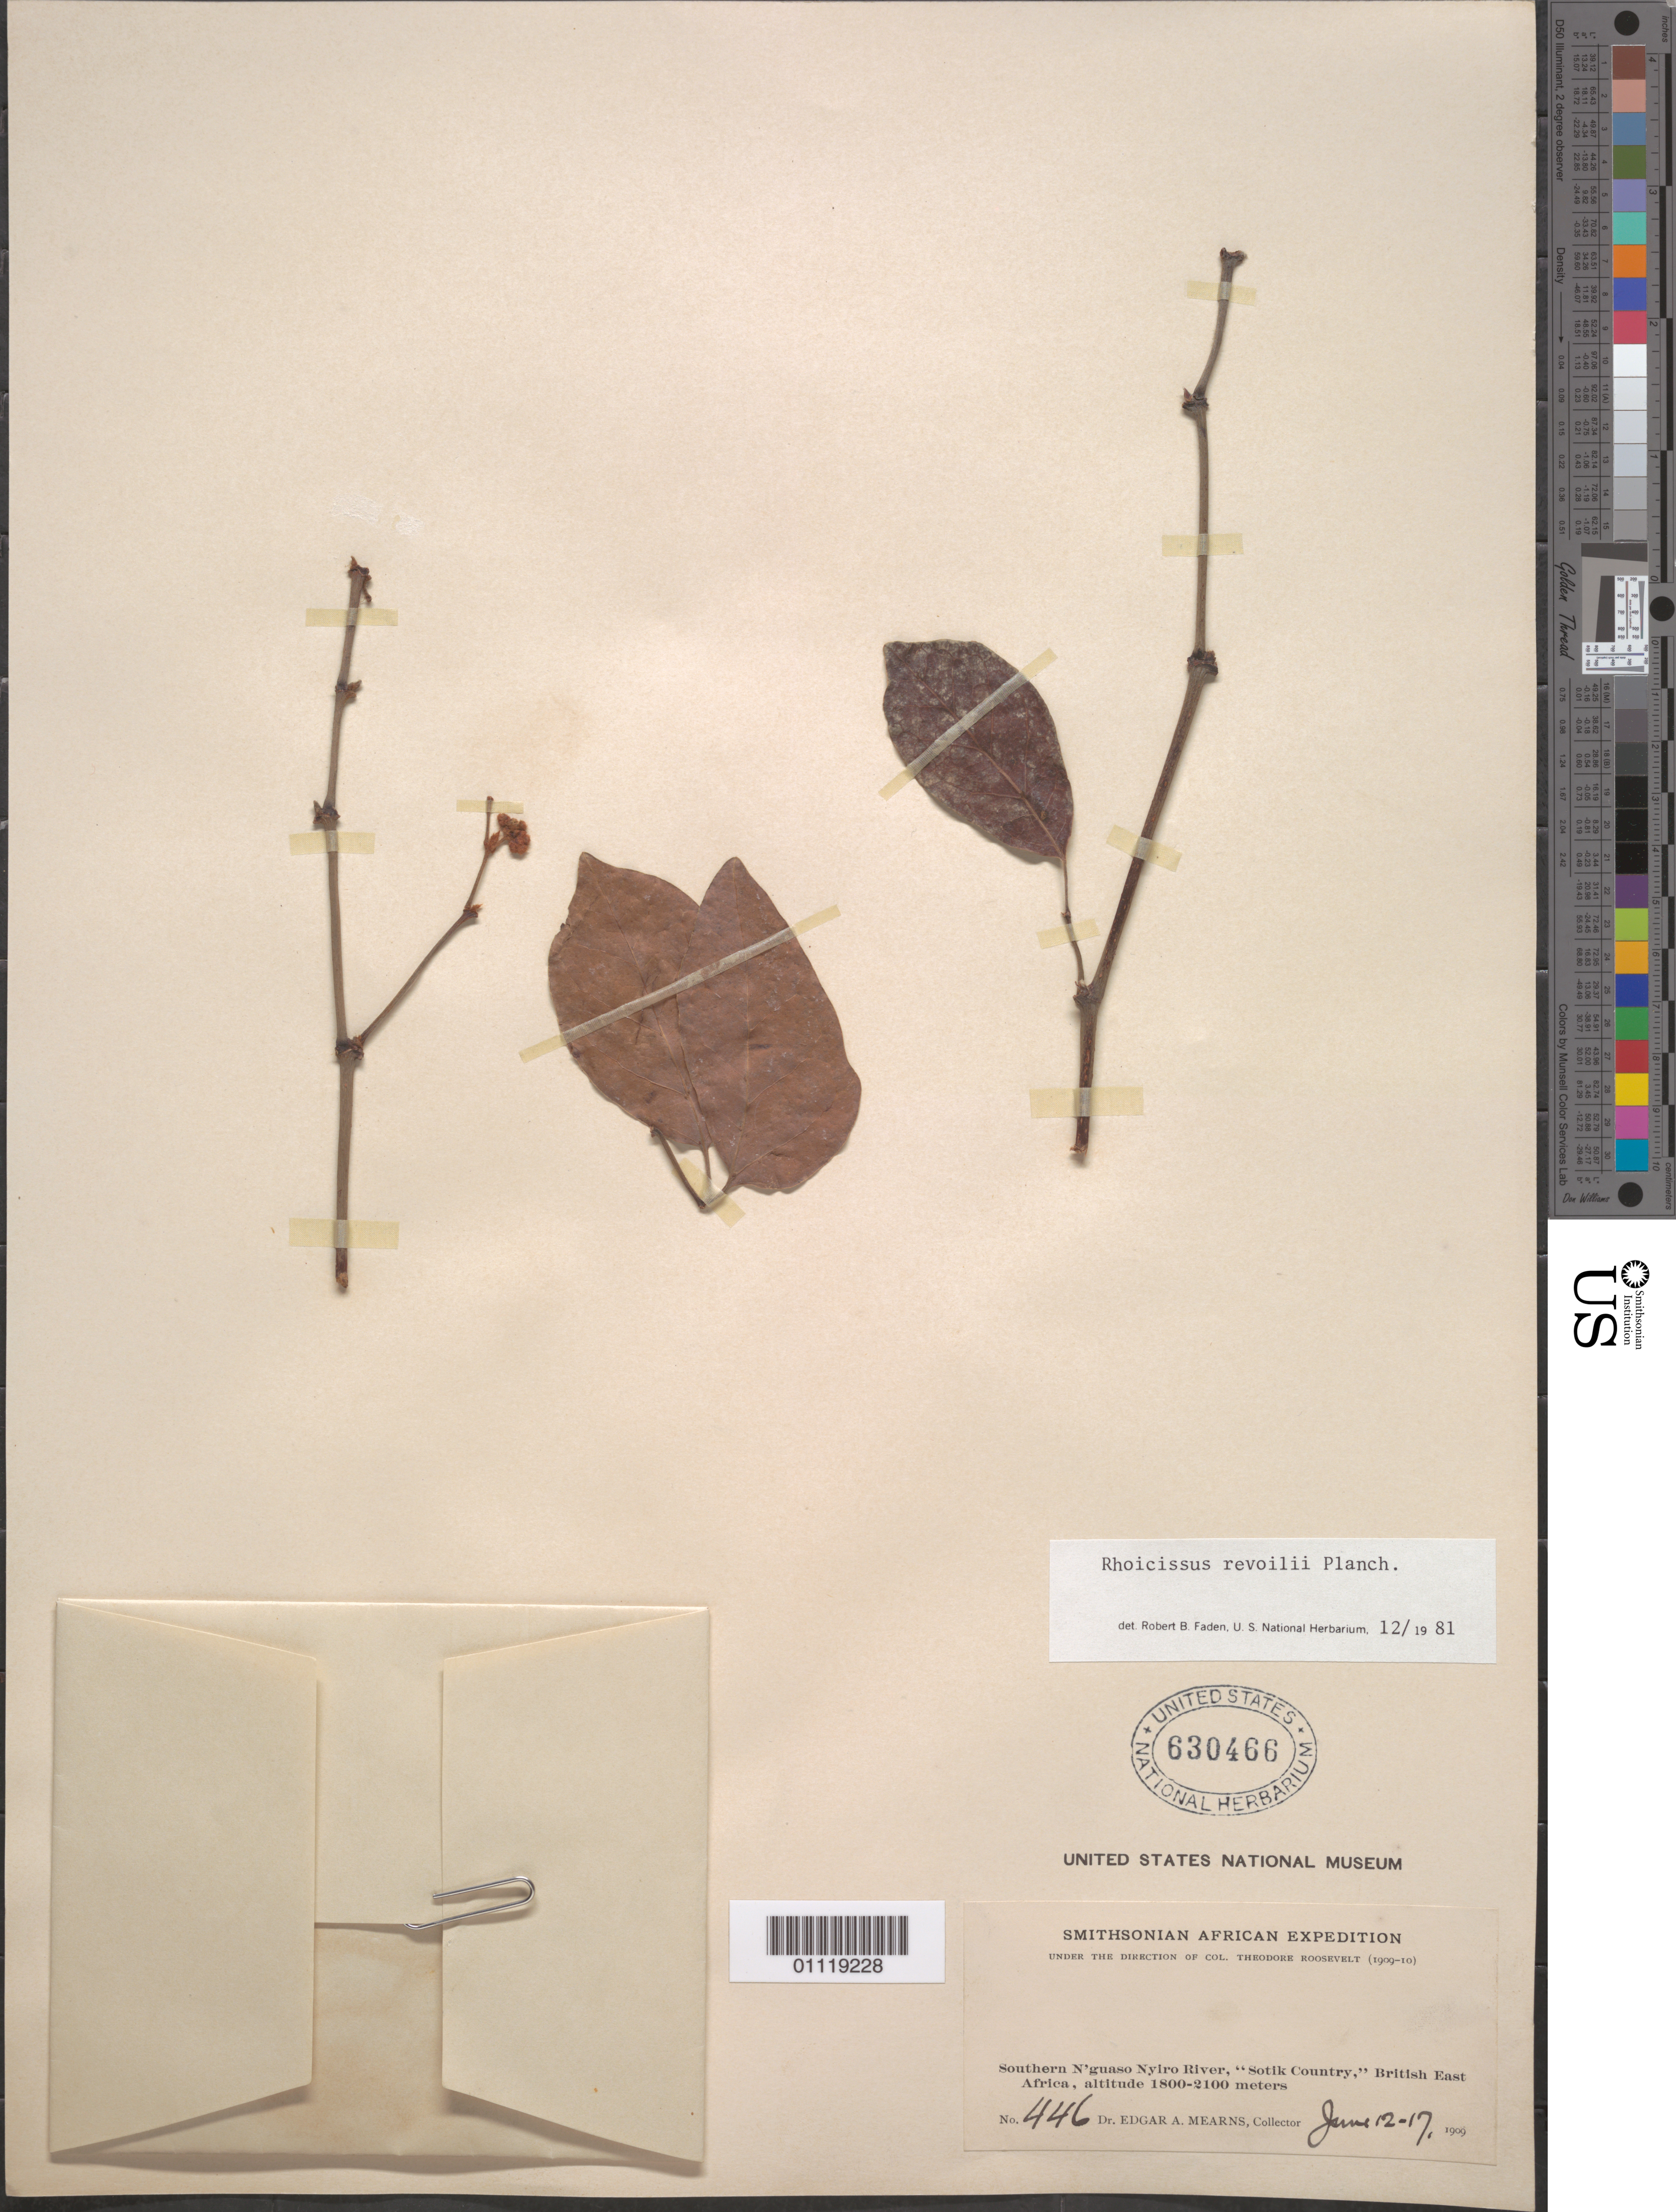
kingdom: Plantae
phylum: Tracheophyta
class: Magnoliopsida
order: Vitales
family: Vitaceae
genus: Rhoicissus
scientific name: Rhoicissus revoilii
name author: Planch.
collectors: E. A. Mearns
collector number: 446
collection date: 1909-06-12/1909-06-17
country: Kenya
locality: S N'guaso Nyiro River, "Sotik Country", British E Africa.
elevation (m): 1800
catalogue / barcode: US 630466